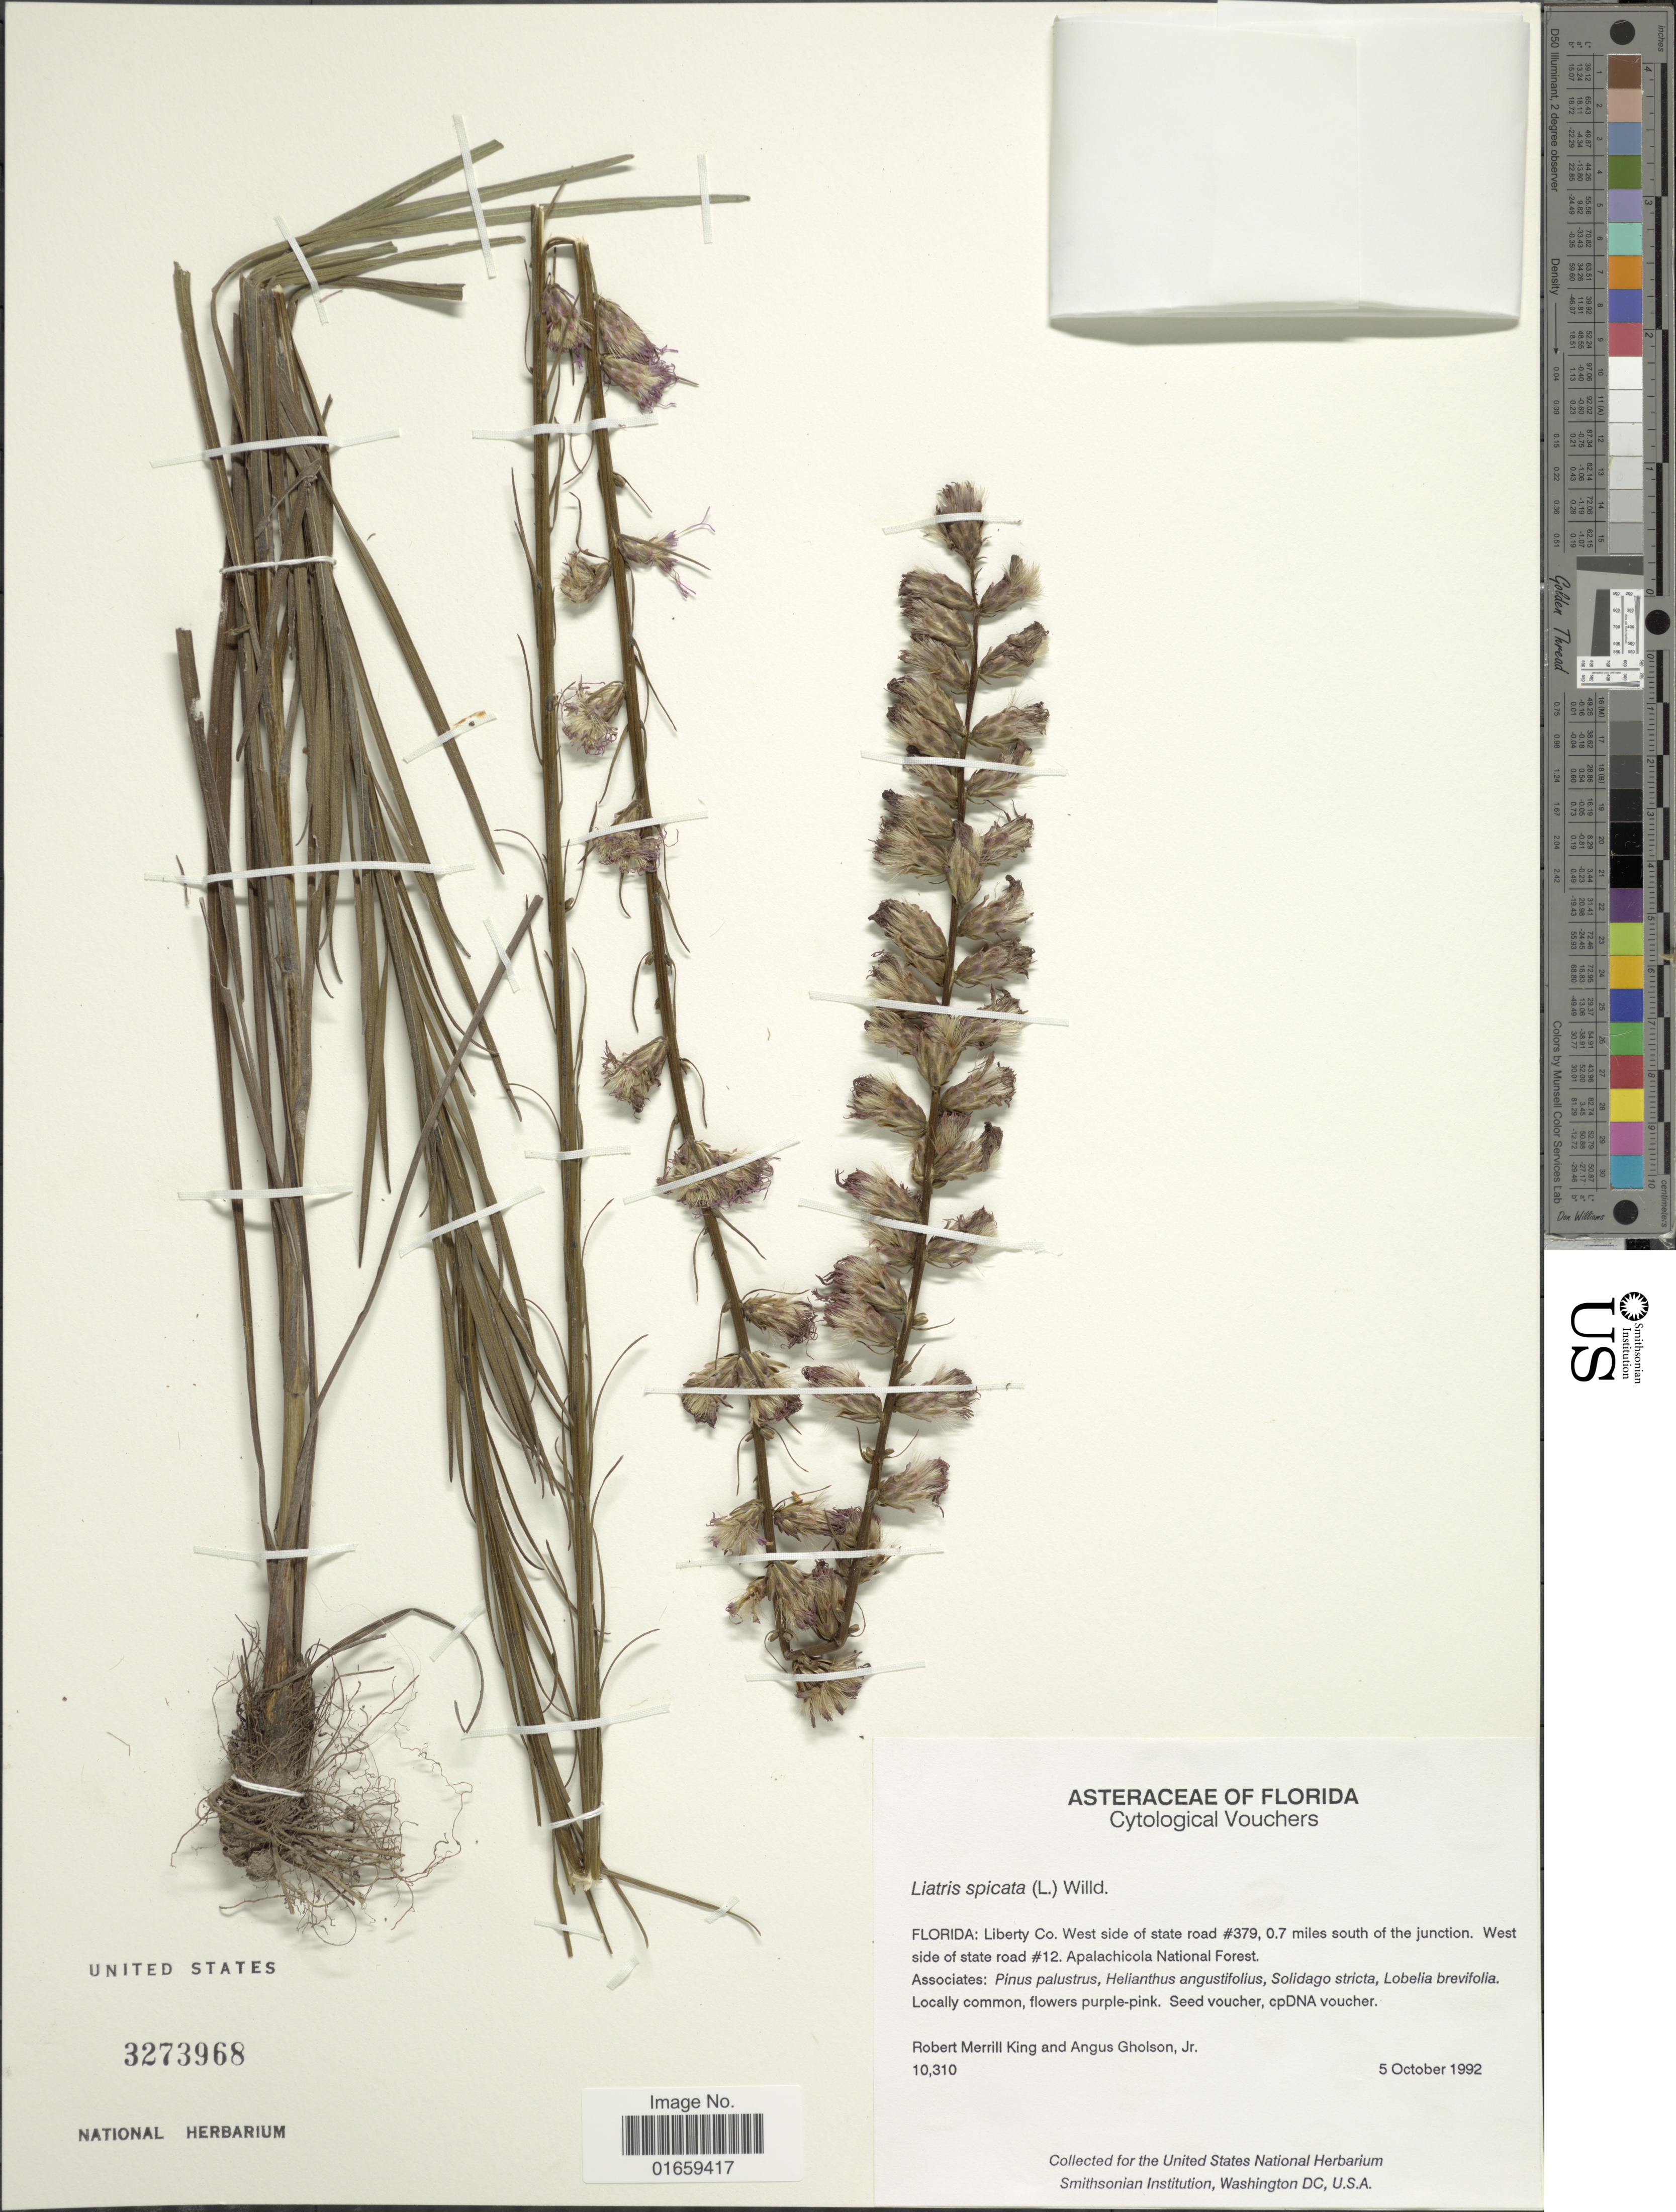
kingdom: Plantae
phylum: Tracheophyta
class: Magnoliopsida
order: Asterales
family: Asteraceae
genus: Liatris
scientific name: Liatris spicata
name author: (L.) Willd.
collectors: R. M. King & A. Gholson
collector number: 10310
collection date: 1992-10-05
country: United States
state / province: Florida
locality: Florida: Liberty Co. West side of State road #379, 0,7 miles south of the junction, West side of state road #12, Apalachicola National Forest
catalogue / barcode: US 3273968